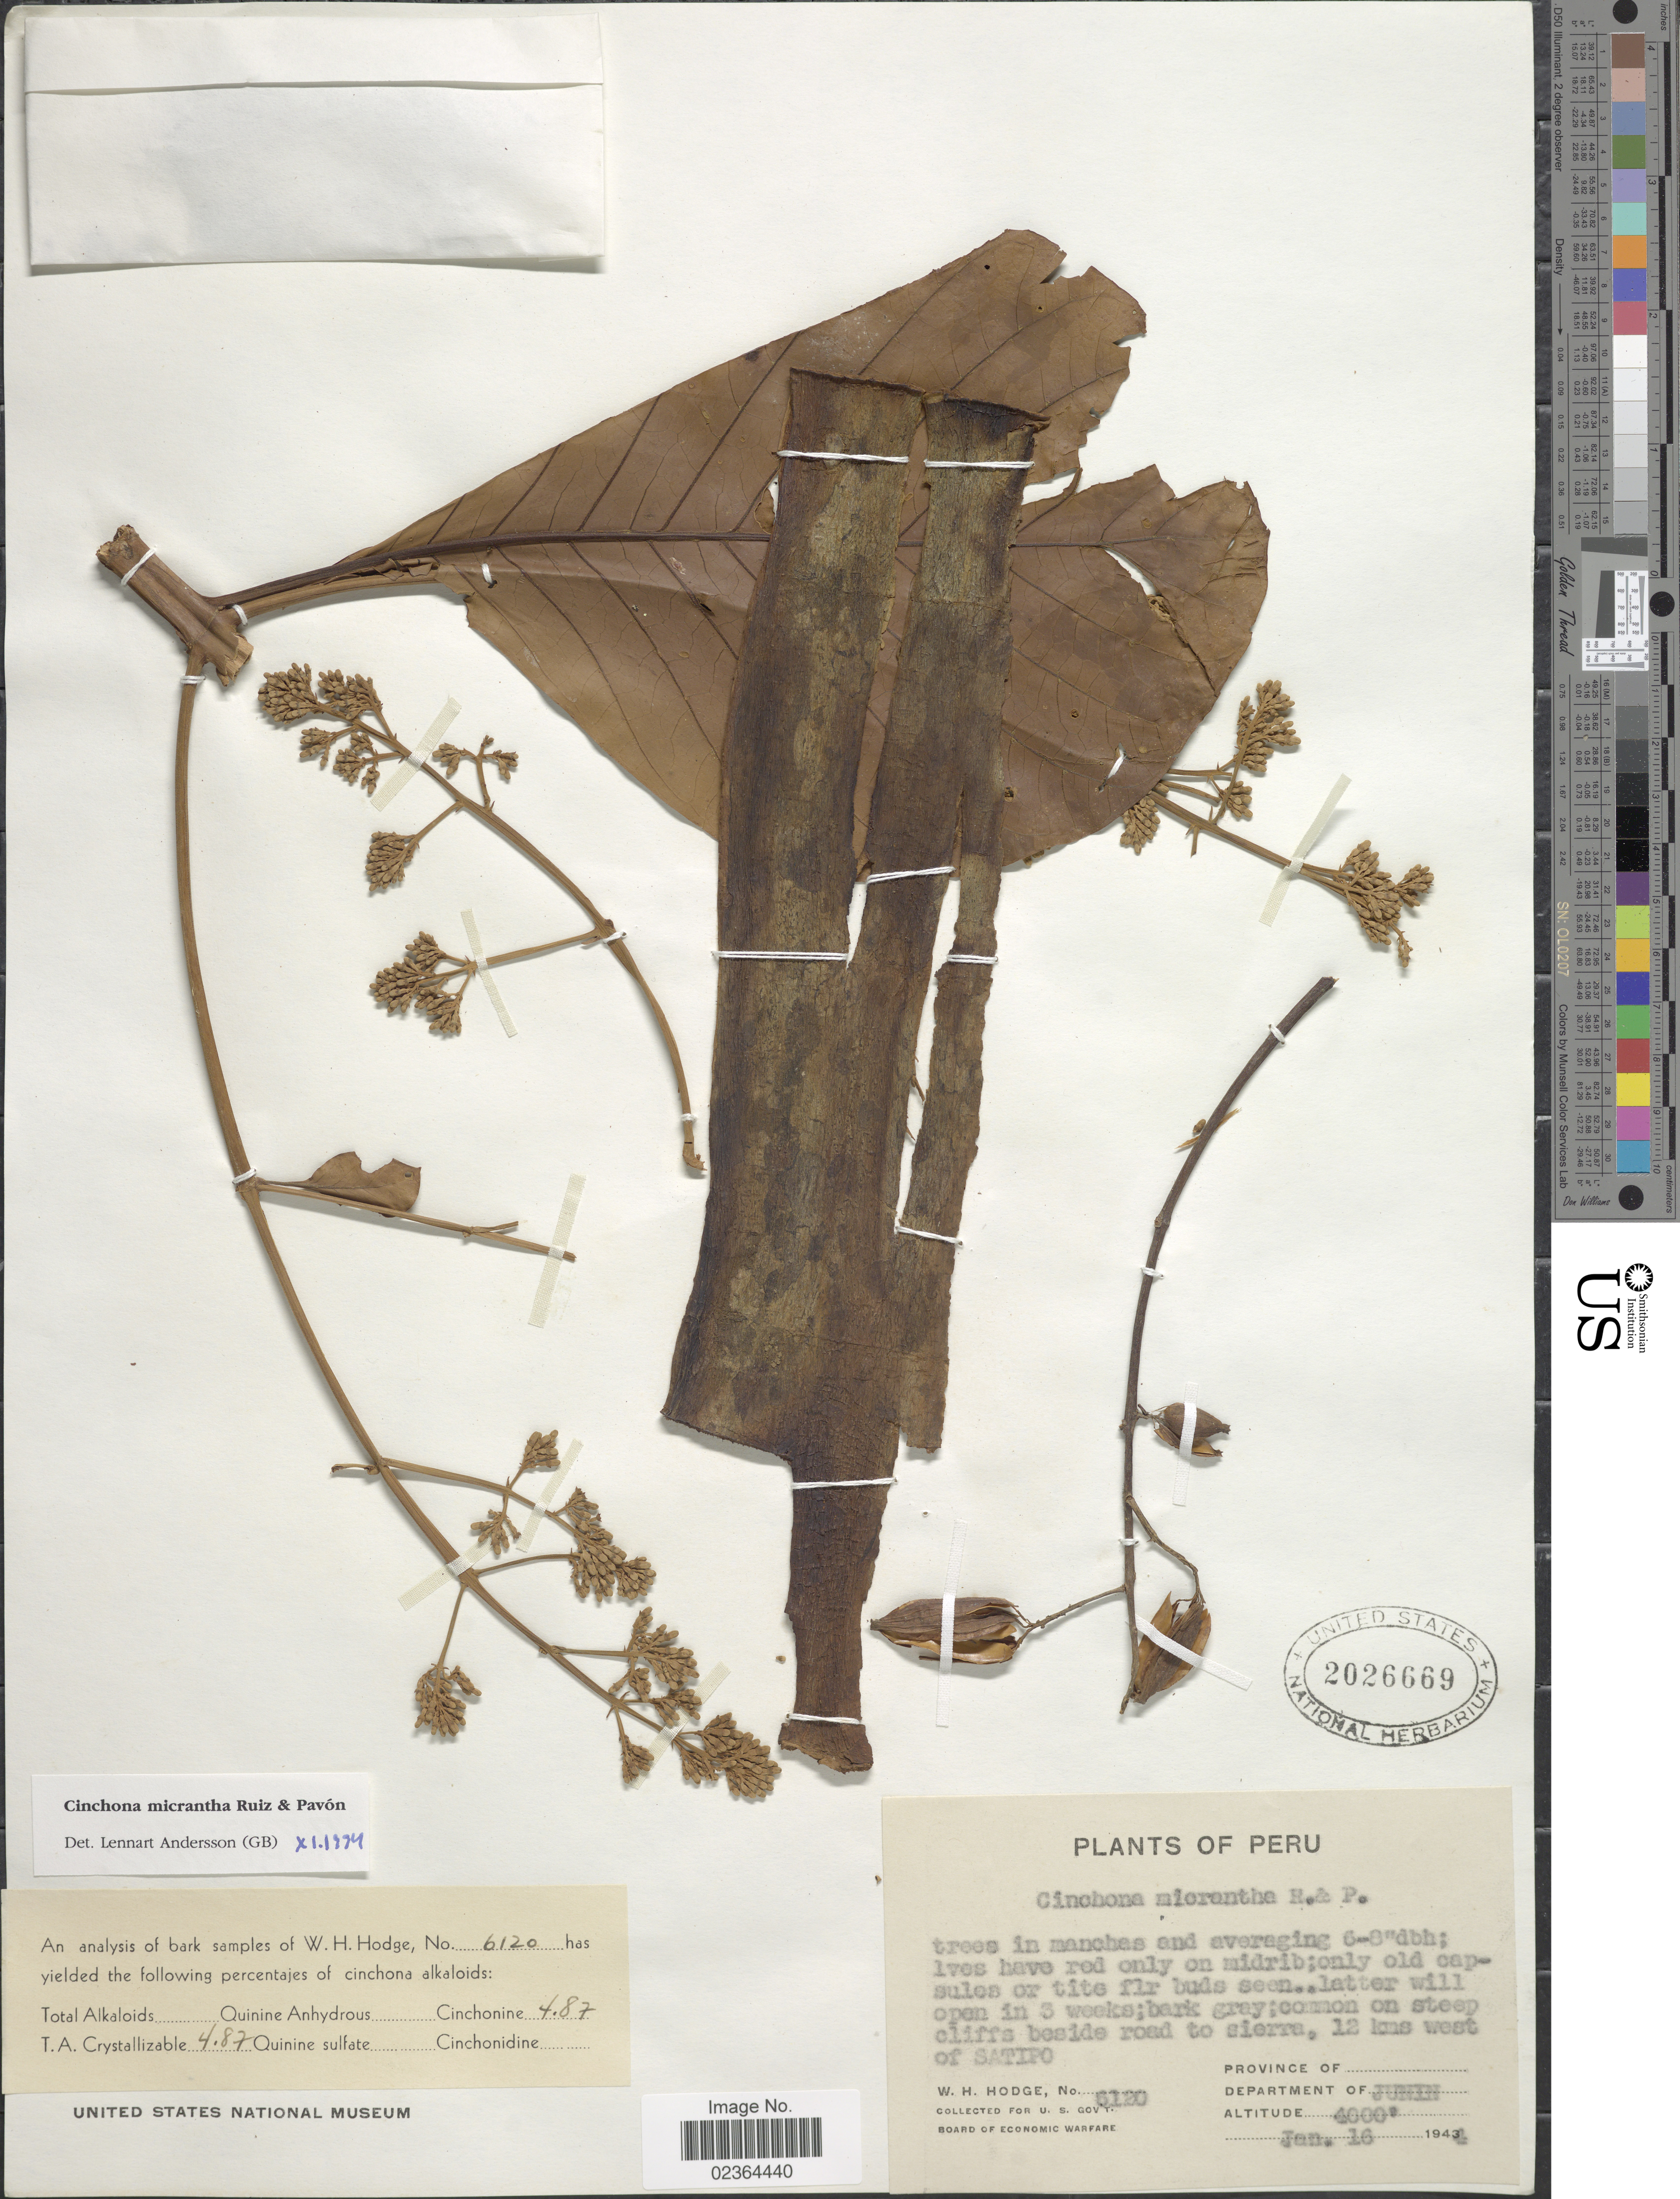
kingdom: Plantae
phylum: Tracheophyta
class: Magnoliopsida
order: Gentianales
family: Rubiaceae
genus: Cinchona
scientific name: Cinchona micrantha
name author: Ruiz & Pav.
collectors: W. Hodge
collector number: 6120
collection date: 1944-01-16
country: Peru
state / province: Junín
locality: Department of Junin, steep cliffs beside road to sierra, 12 kms west of Satipo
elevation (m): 1219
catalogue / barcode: US 2026669